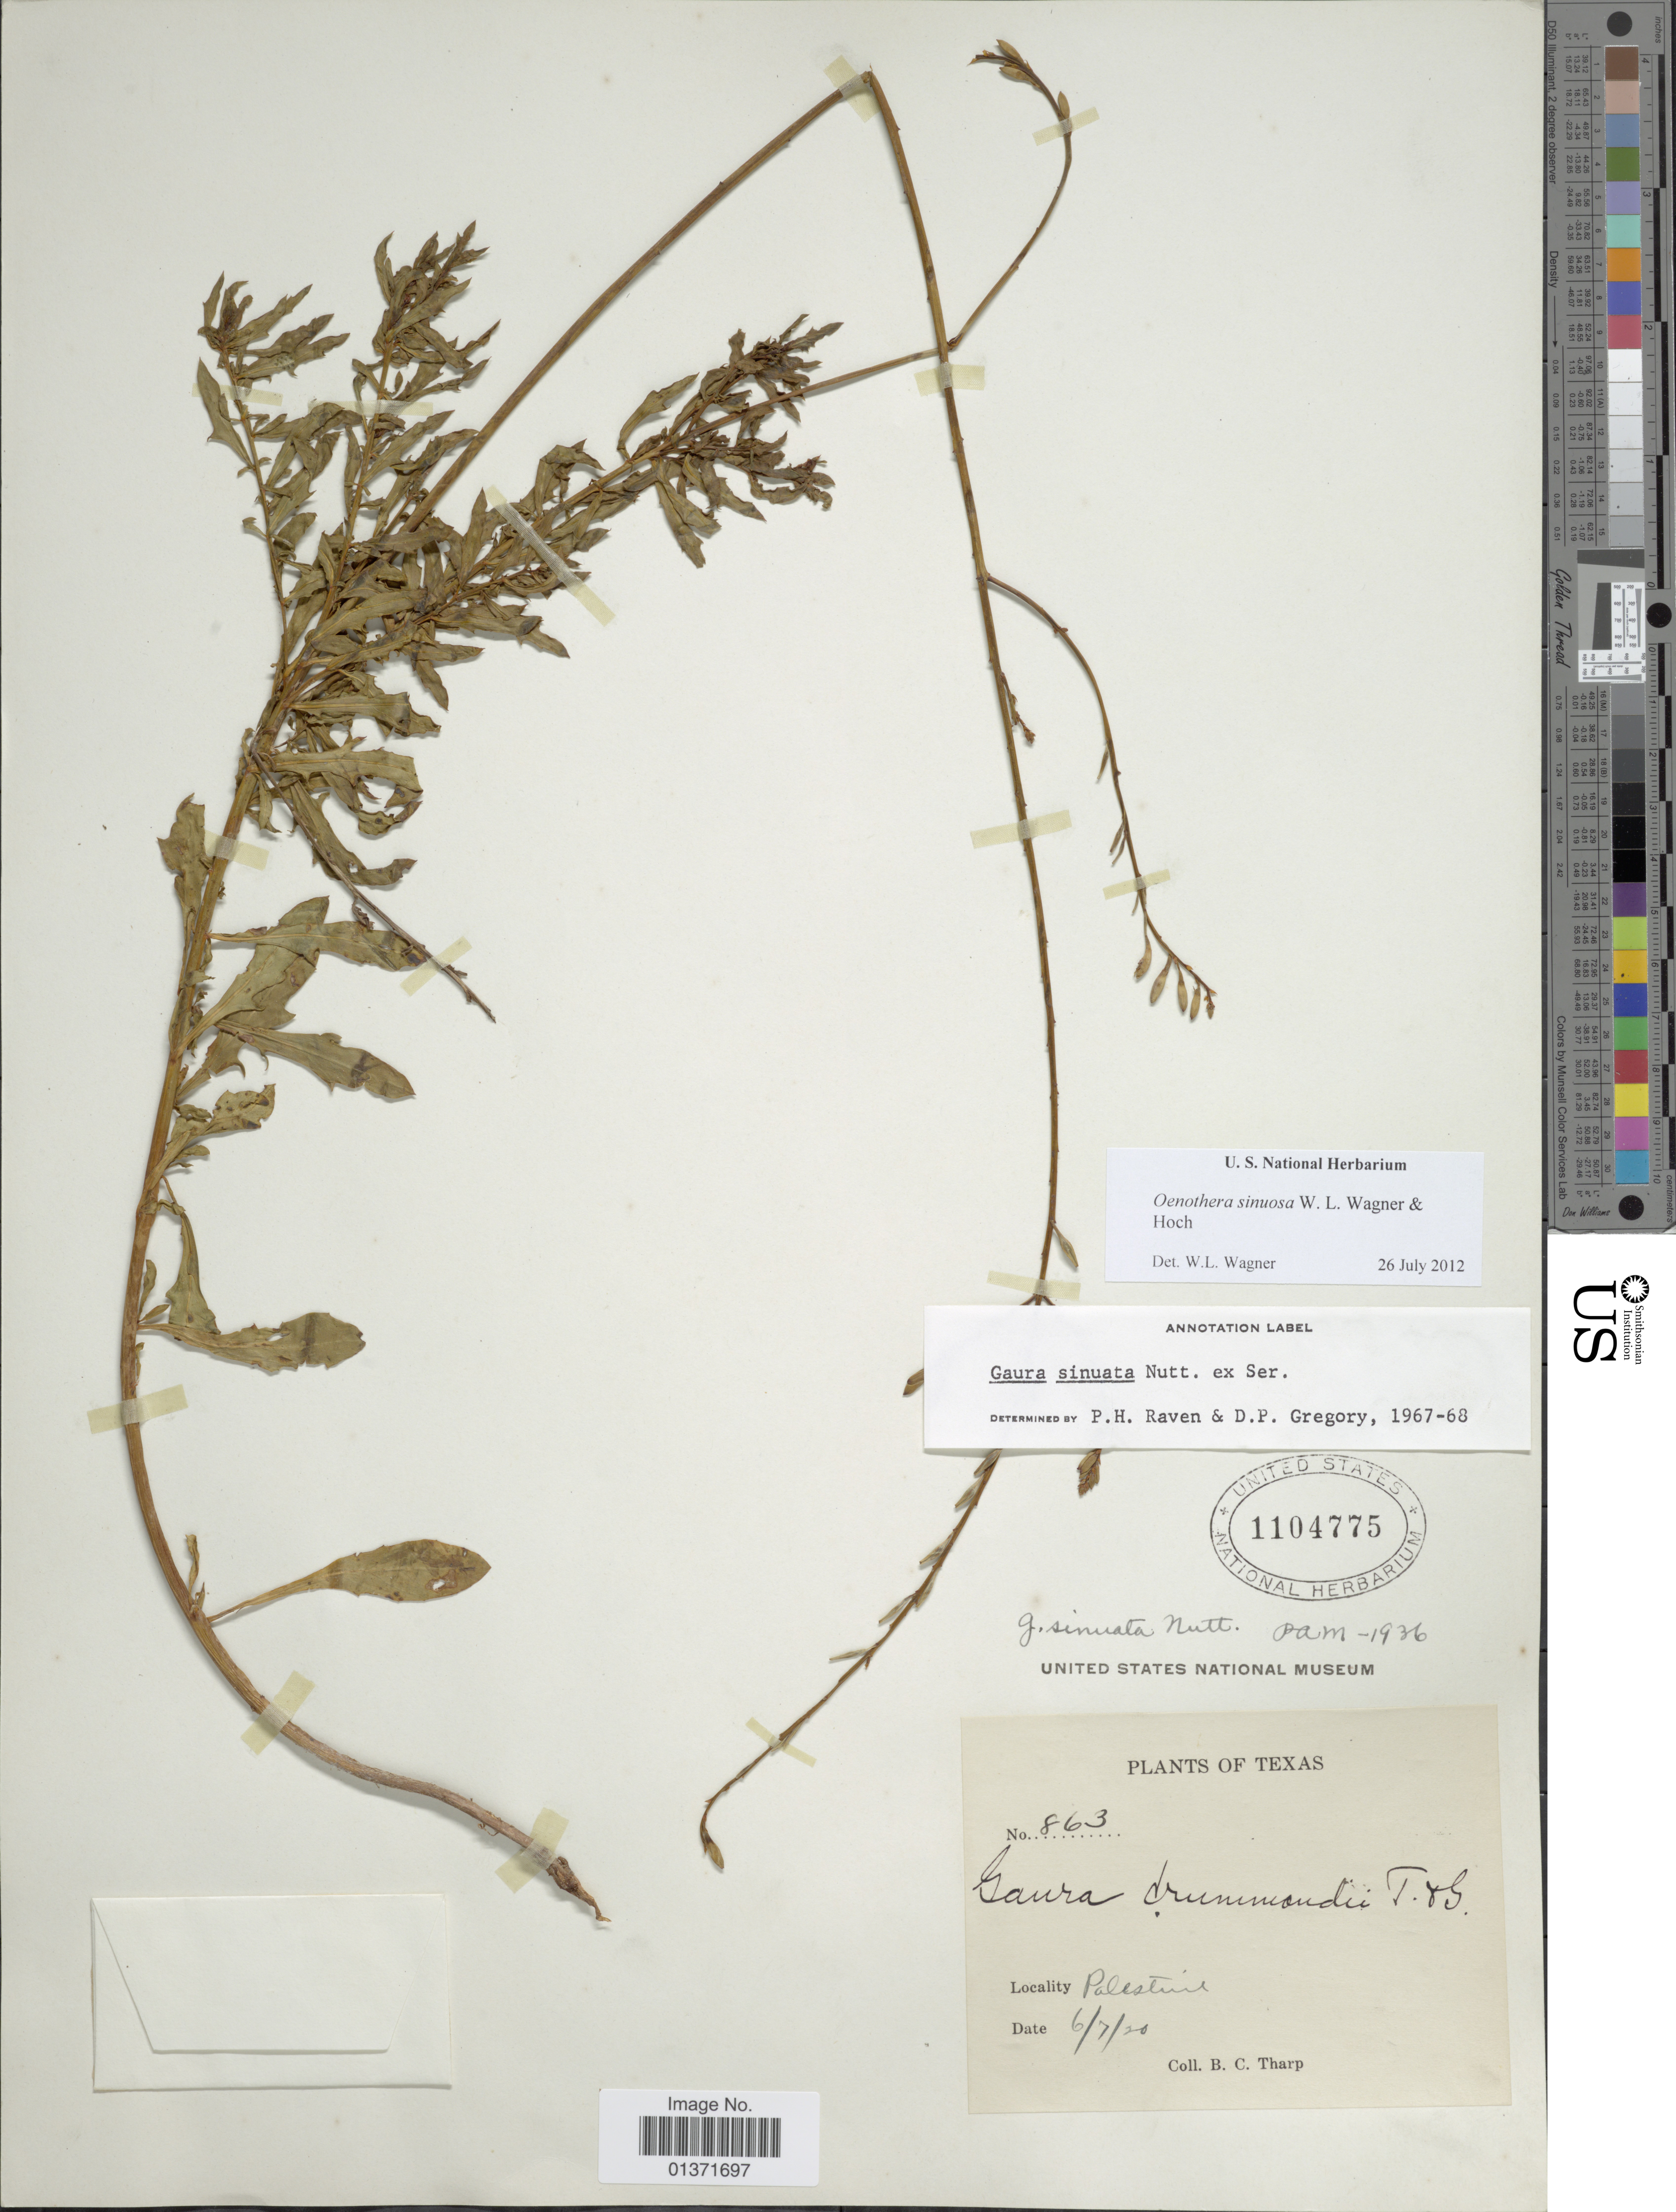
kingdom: Plantae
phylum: Tracheophyta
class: Magnoliopsida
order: Myrtales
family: Onagraceae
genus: Oenothera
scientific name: Oenothera sinuosa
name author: Nutt. ex Ser.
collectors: B. C. Tharp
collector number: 863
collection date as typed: Transcribed d/m/y: 6/7/20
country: United States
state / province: Texas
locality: Palestine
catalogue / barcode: US 1104775